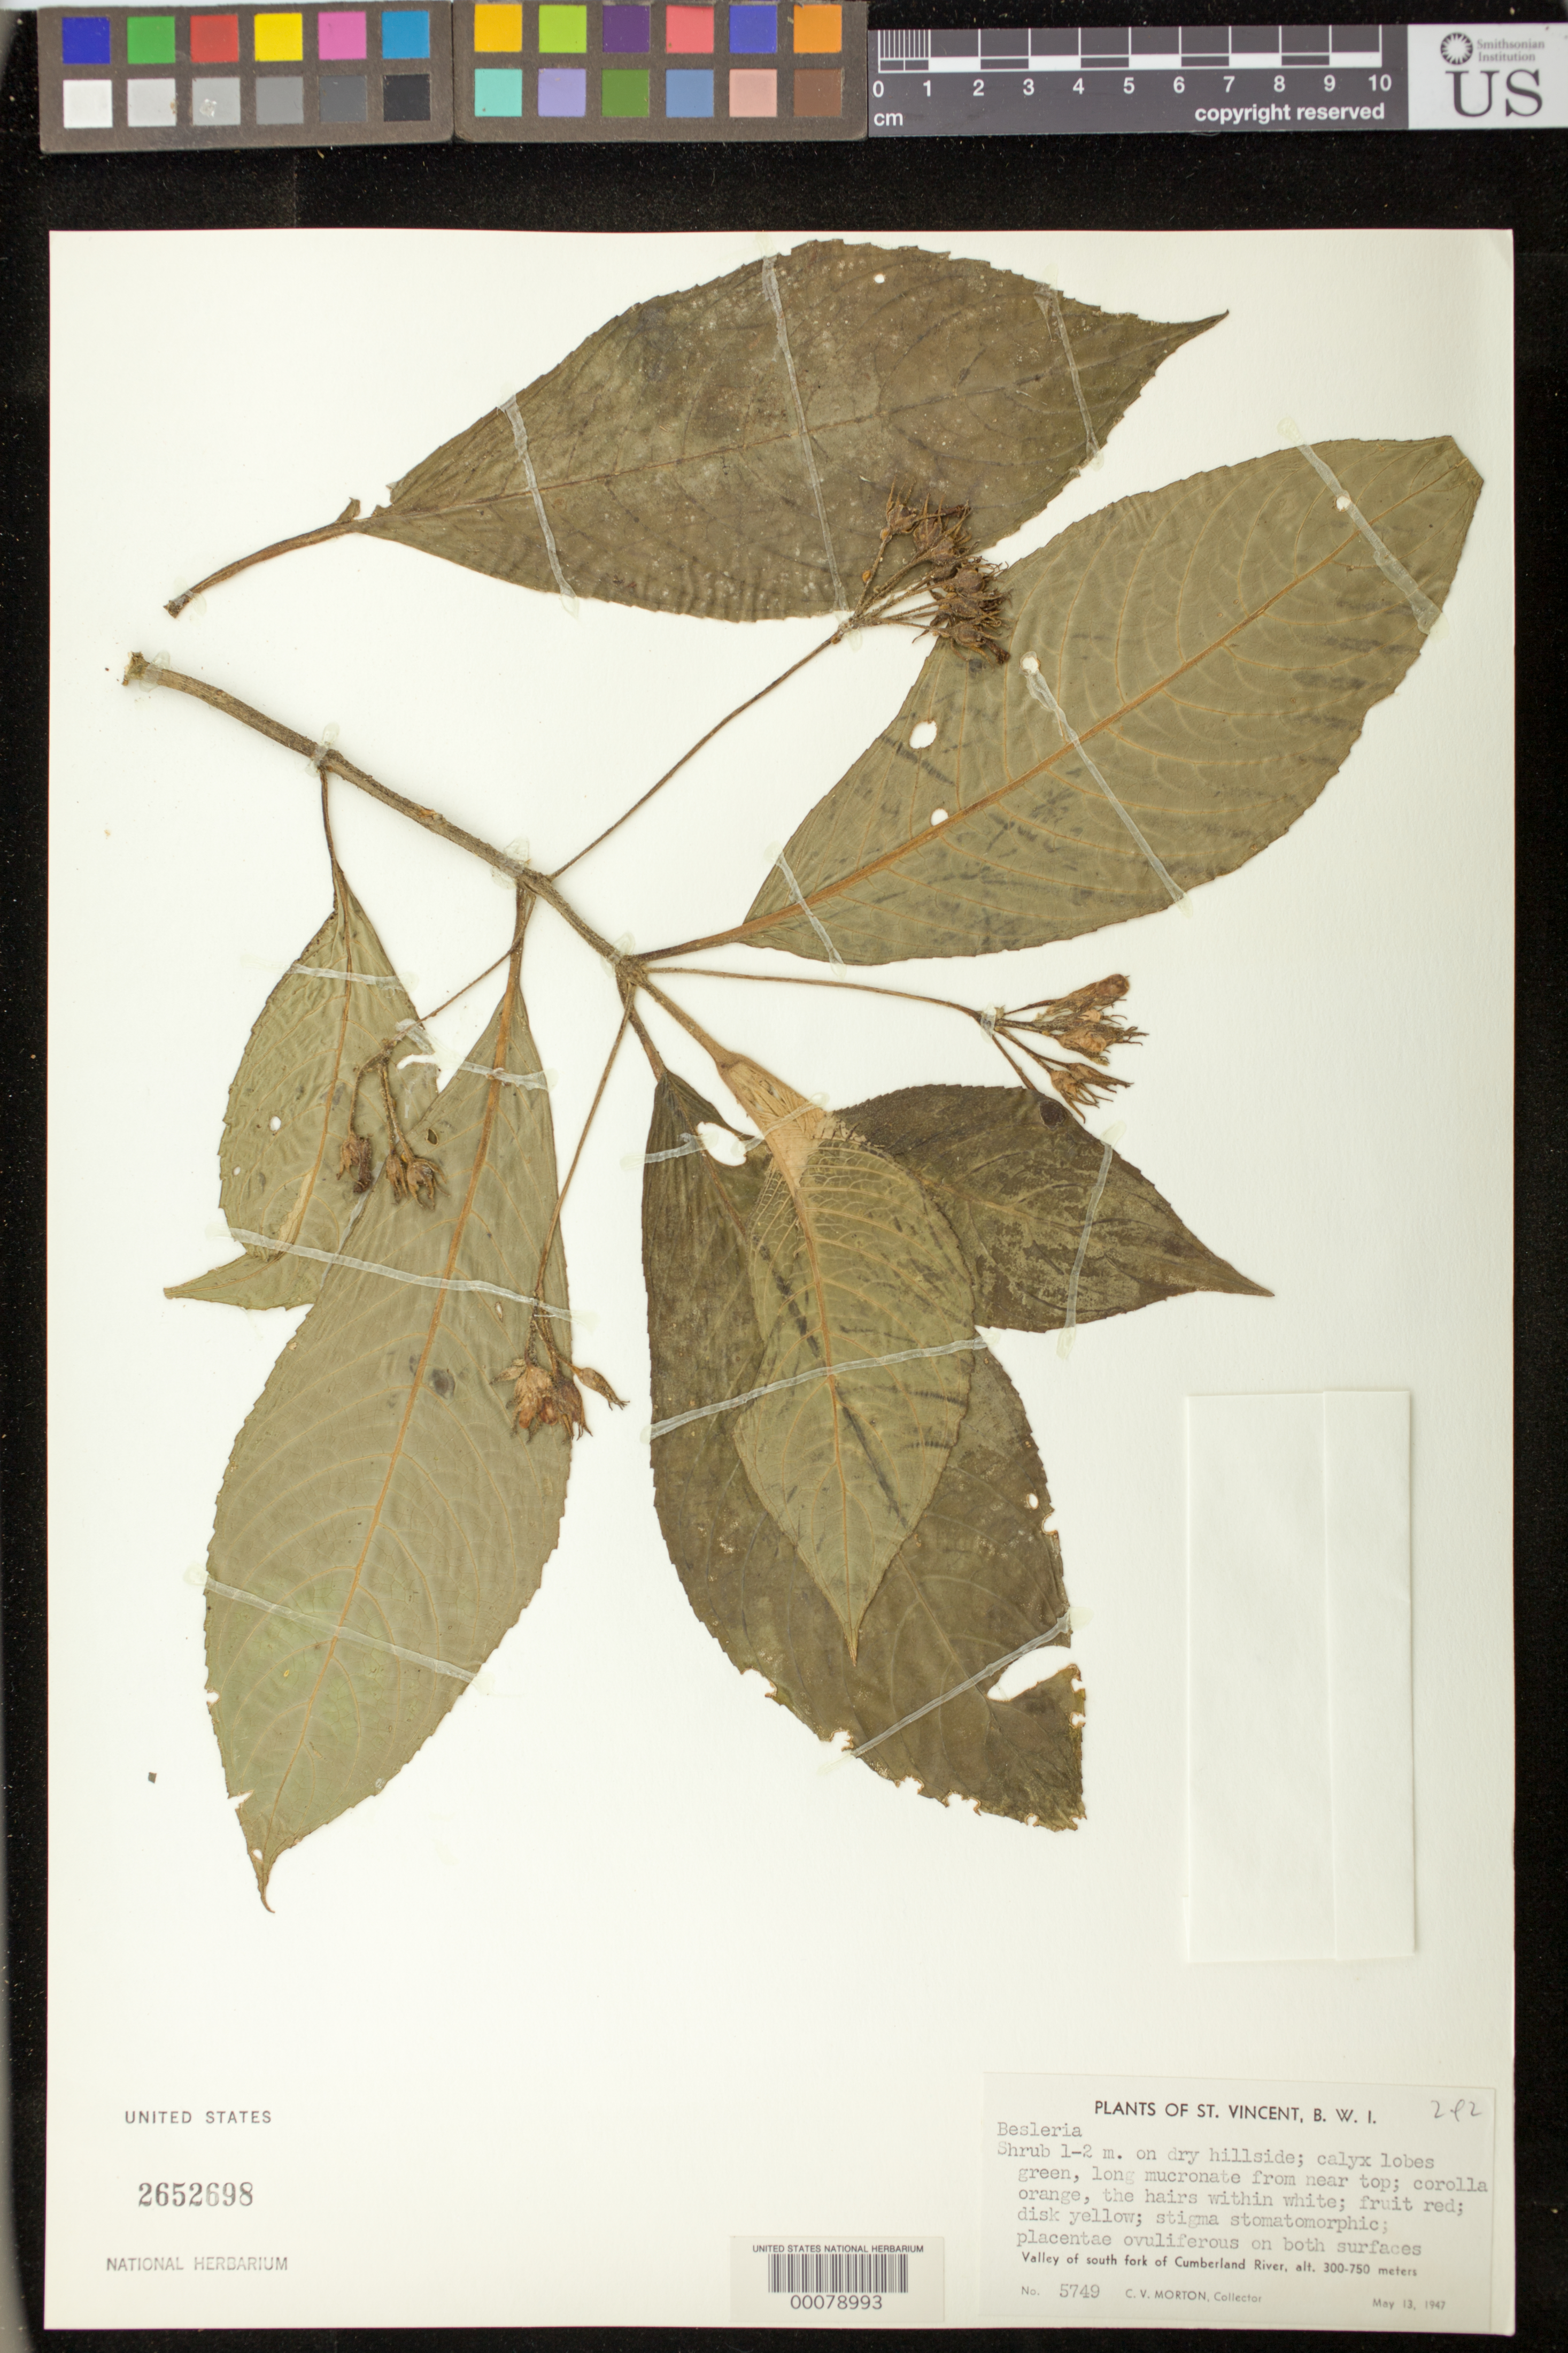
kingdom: Plantae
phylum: Tracheophyta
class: Magnoliopsida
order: Lamiales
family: Gesneriaceae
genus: Besleria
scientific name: Besleria elongata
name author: Urb.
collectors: C. V. Morton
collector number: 5749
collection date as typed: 13 May 1947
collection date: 1947-05-13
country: St. Vincent - Grenadines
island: St. Vincent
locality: Valley of south fork of Cumberland River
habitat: On dry hillside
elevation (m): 300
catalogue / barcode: US 2652698